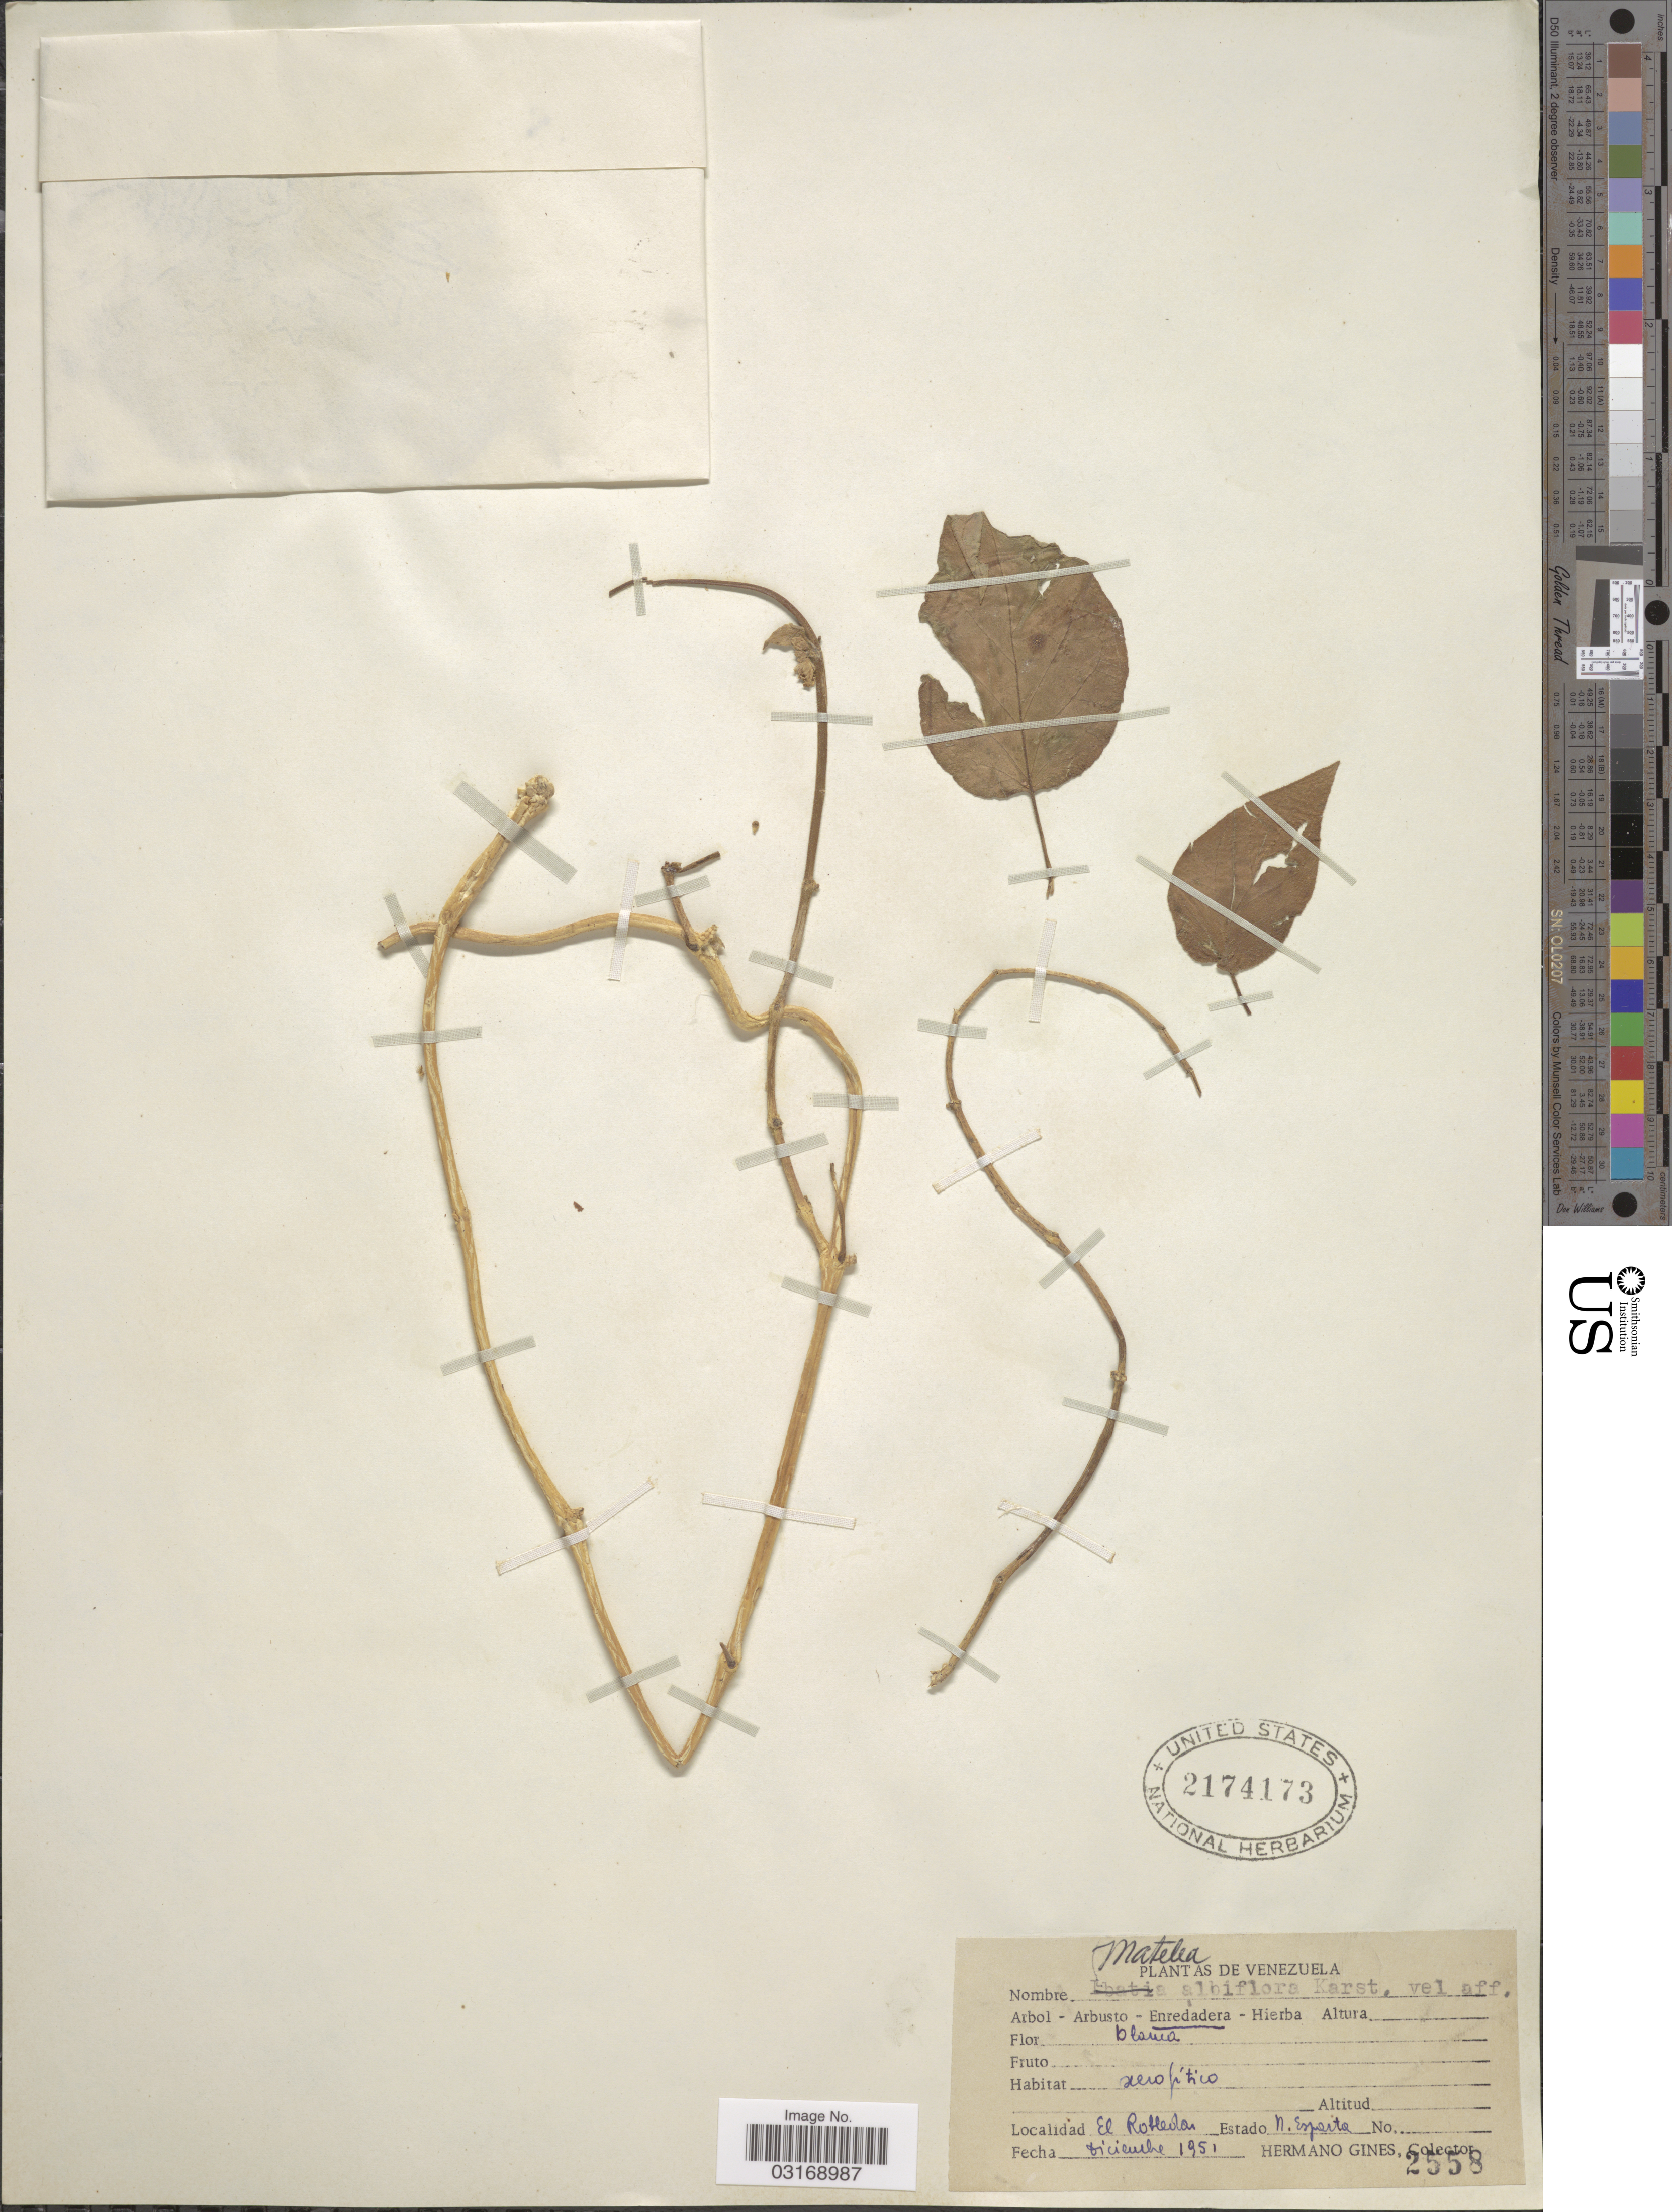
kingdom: Plantae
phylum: Tracheophyta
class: Magnoliopsida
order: Gentianales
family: Apocynaceae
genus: Ibatia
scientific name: Ibatia albiflora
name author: H. Karst.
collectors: Bro. Gines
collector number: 2558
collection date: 1951-12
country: Venezuela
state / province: Nueva Esparta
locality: El Robledal.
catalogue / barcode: US 2174173